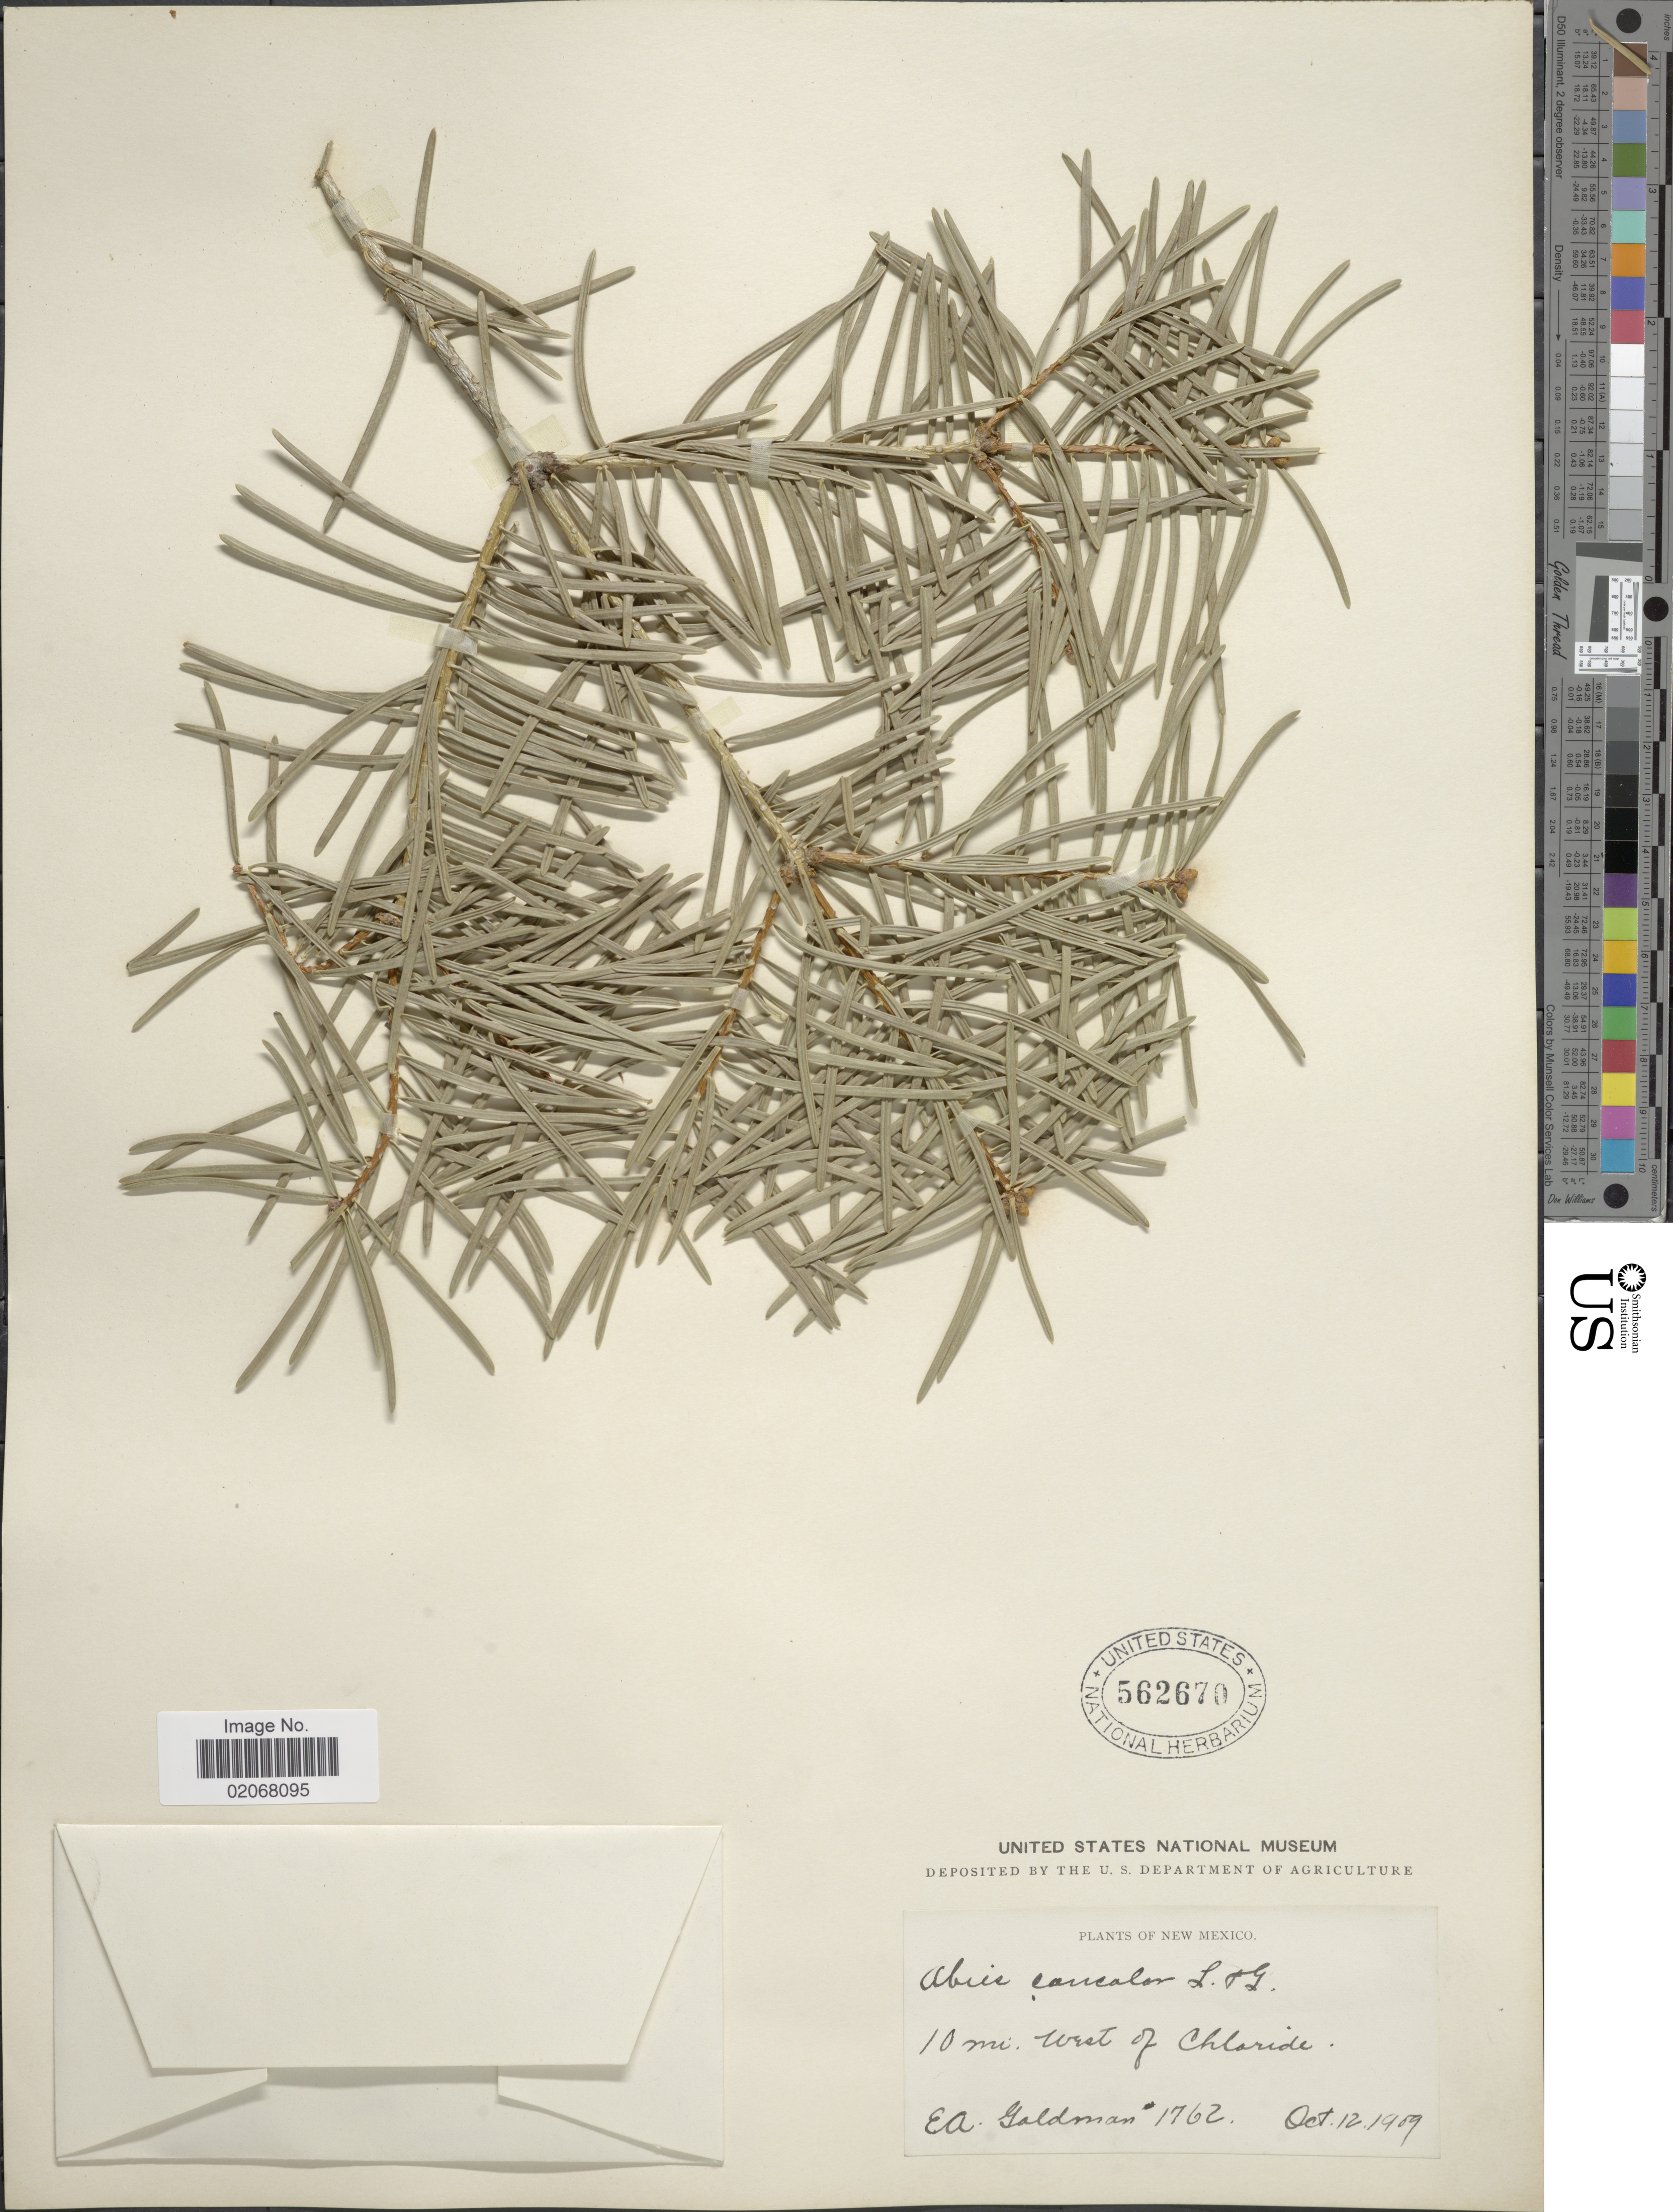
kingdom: Plantae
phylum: Tracheophyta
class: Pinopsida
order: Pinales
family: Pinaceae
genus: Abies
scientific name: Abies concolor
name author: (Gordon & Glend.) Lindl. ex Hildebr.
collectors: E. A. Goldman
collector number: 1762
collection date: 1909-10-12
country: United States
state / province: New Mexico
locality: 10 mi west of Chloride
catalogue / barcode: US 562670